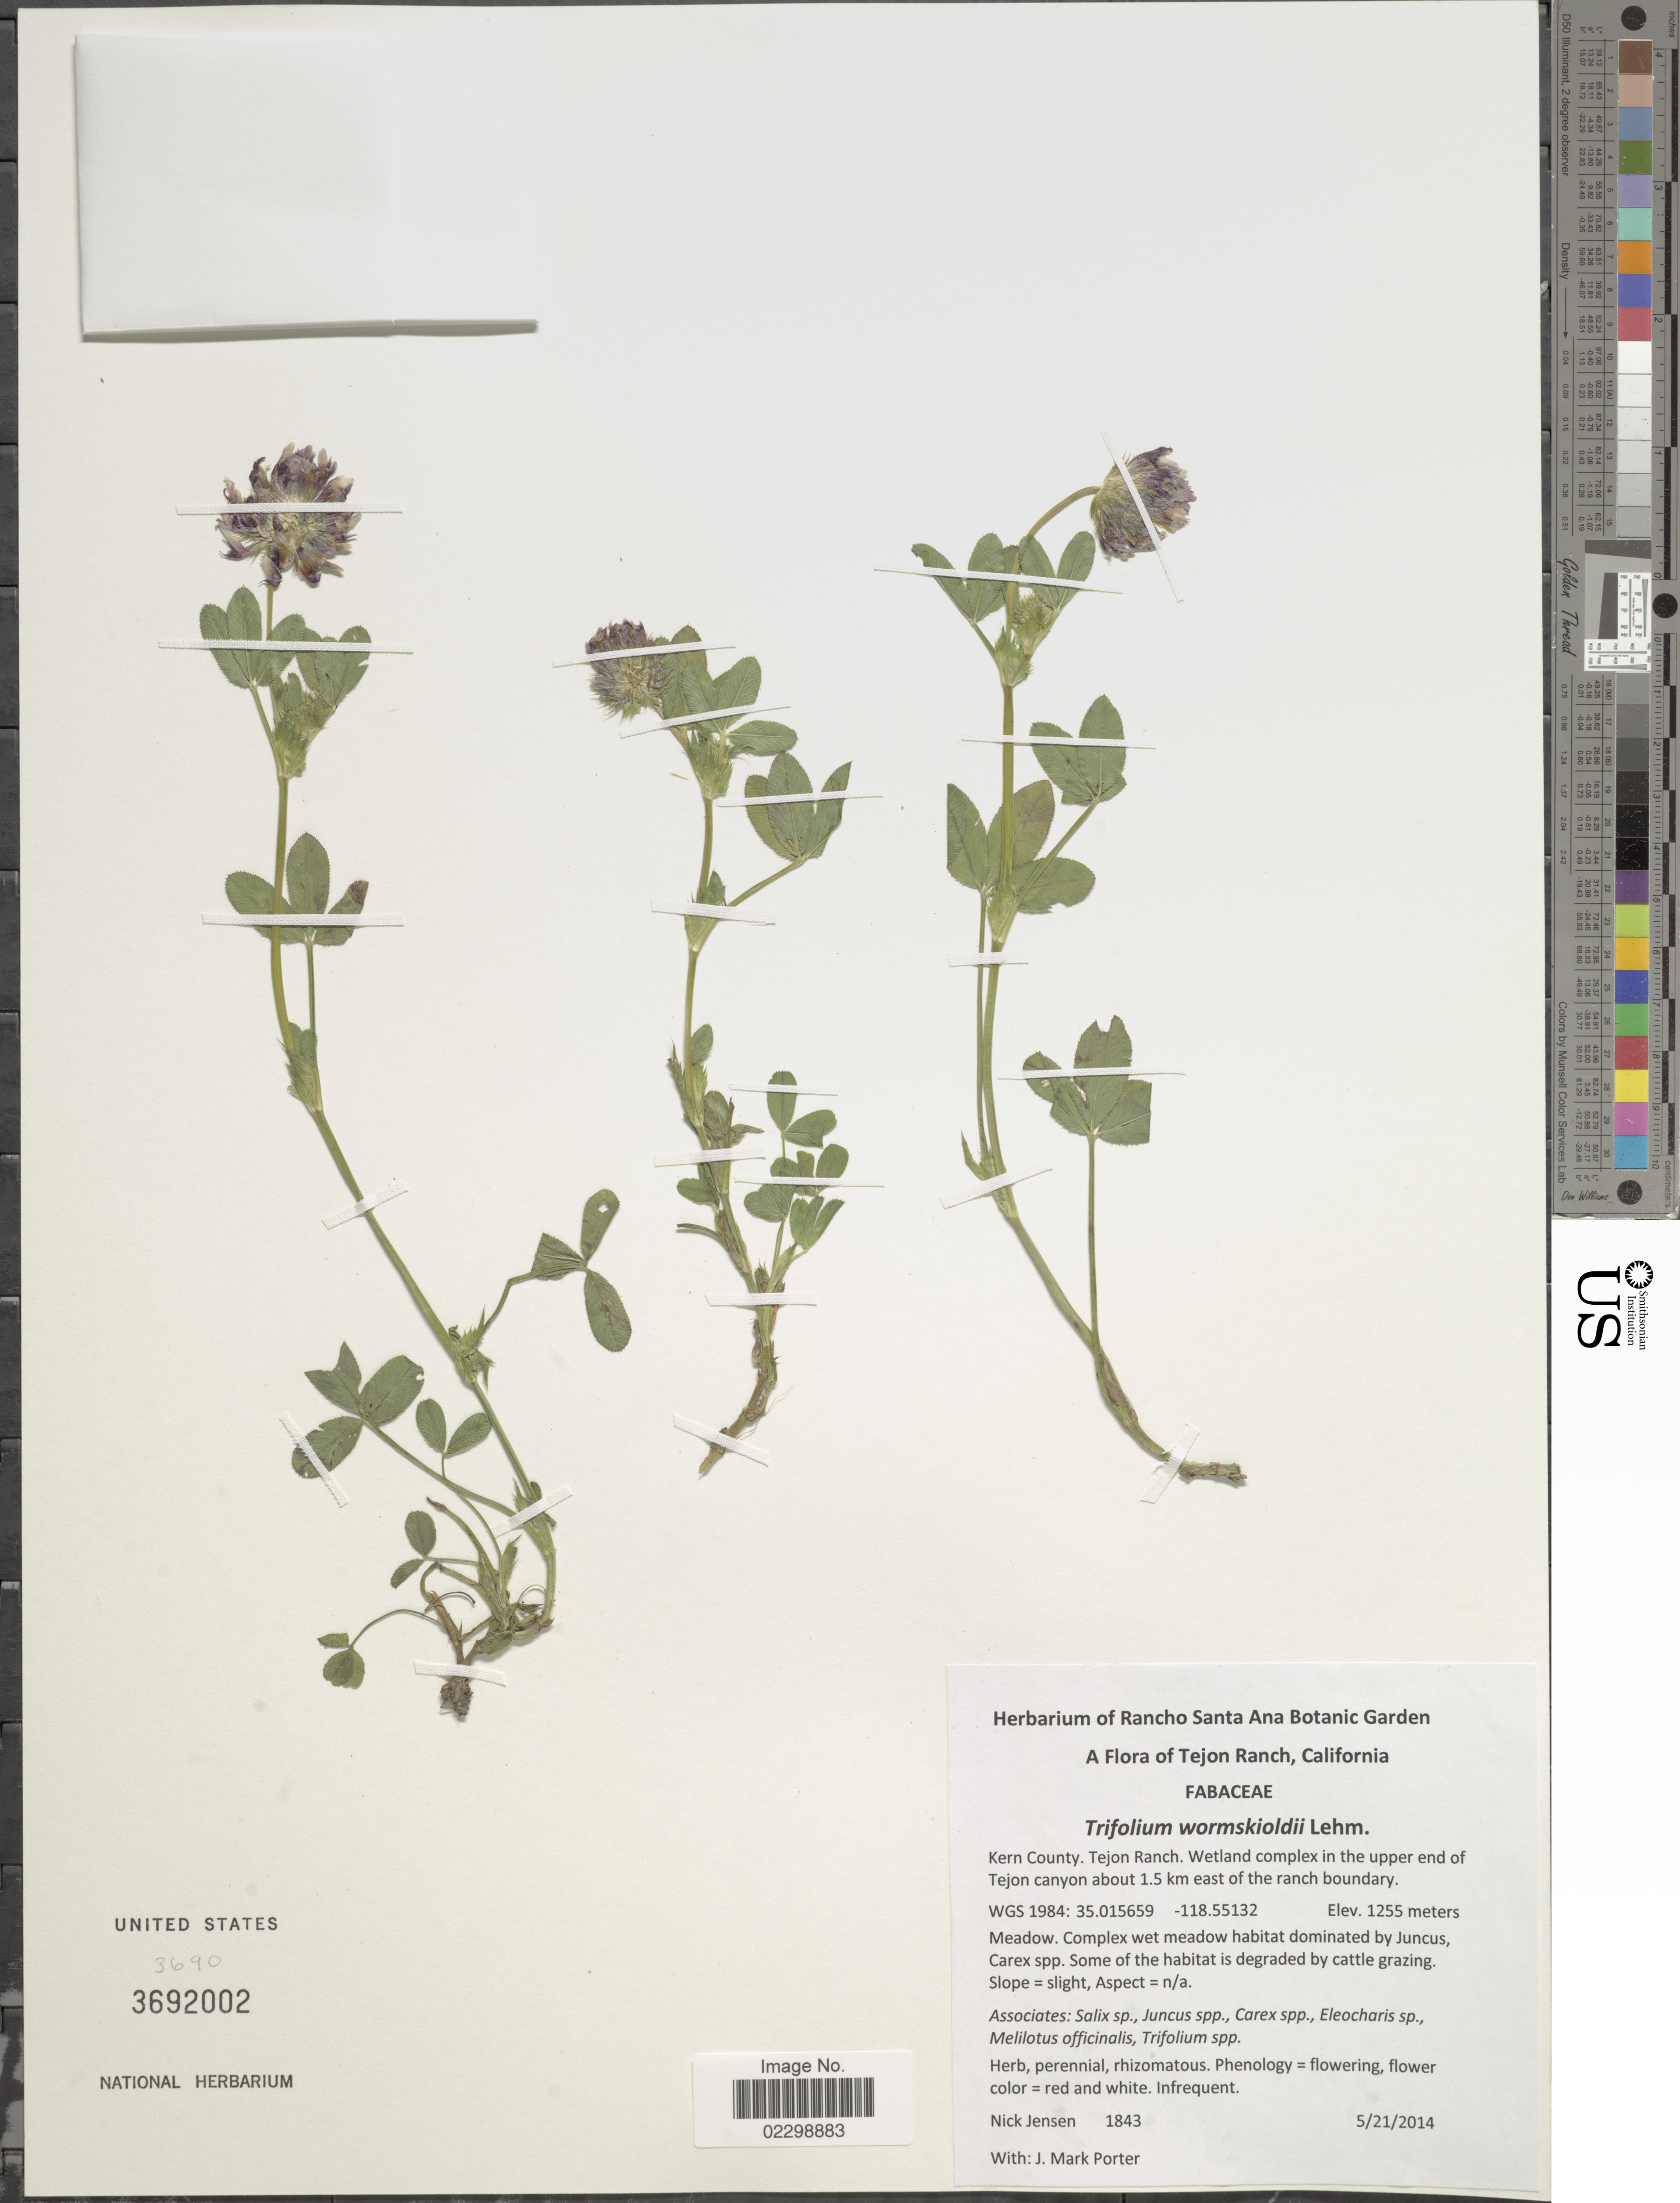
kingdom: Plantae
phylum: Tracheophyta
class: Magnoliopsida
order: Fabales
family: Fabaceae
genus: Trifolium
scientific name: Trifolium wormskioldii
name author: Lehm.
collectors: N. Jensen & J. M. Porter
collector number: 1843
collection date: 2014-05-21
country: United States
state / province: California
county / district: Kern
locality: Tejon Ranch, Kern County, Tejon Ranchm wetland complex in the upper end of Tejon canyon about 1.5 km east of the ranch boundary, meadow, WGS 1984: 35.015659 -118.55132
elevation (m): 1255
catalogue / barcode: US 3692002